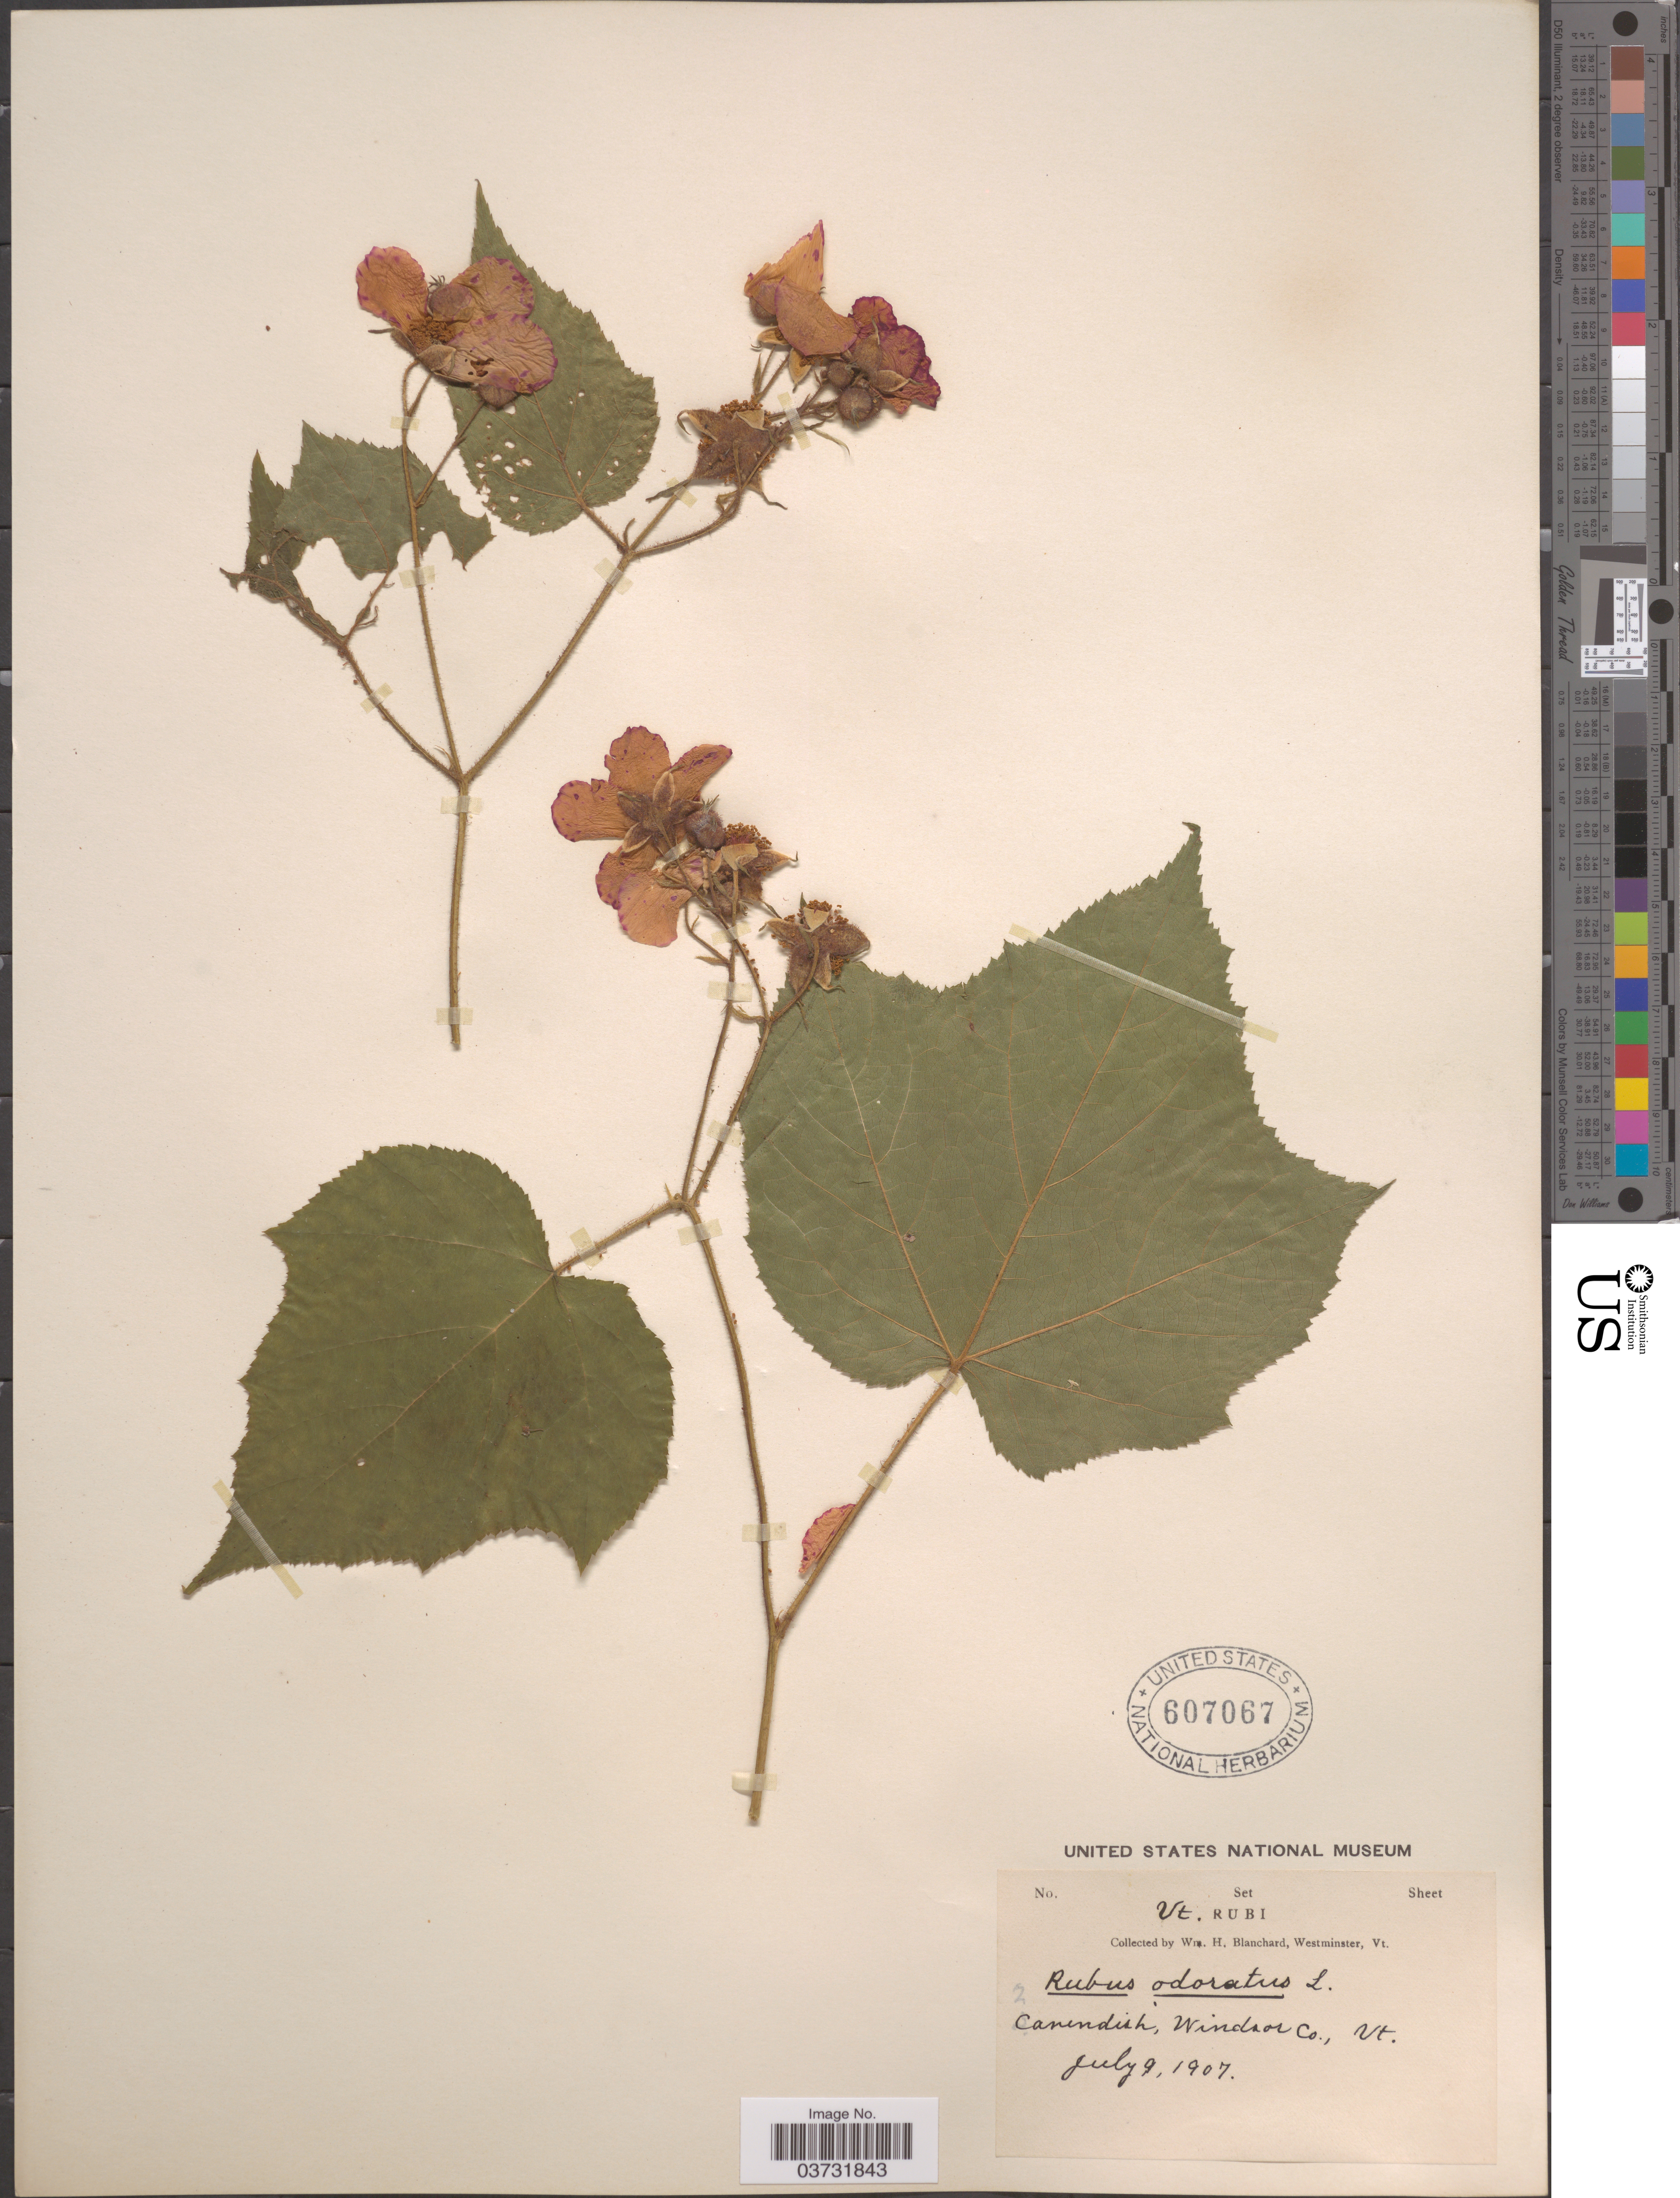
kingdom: Plantae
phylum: Tracheophyta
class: Magnoliopsida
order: Rosales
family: Rosaceae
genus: Rubus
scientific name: Rubus odoratus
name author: L.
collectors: W. H. Blanchard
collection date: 1907-07-09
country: United States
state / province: Vermont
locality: Cavendish, Windsor Co.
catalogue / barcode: US 607067